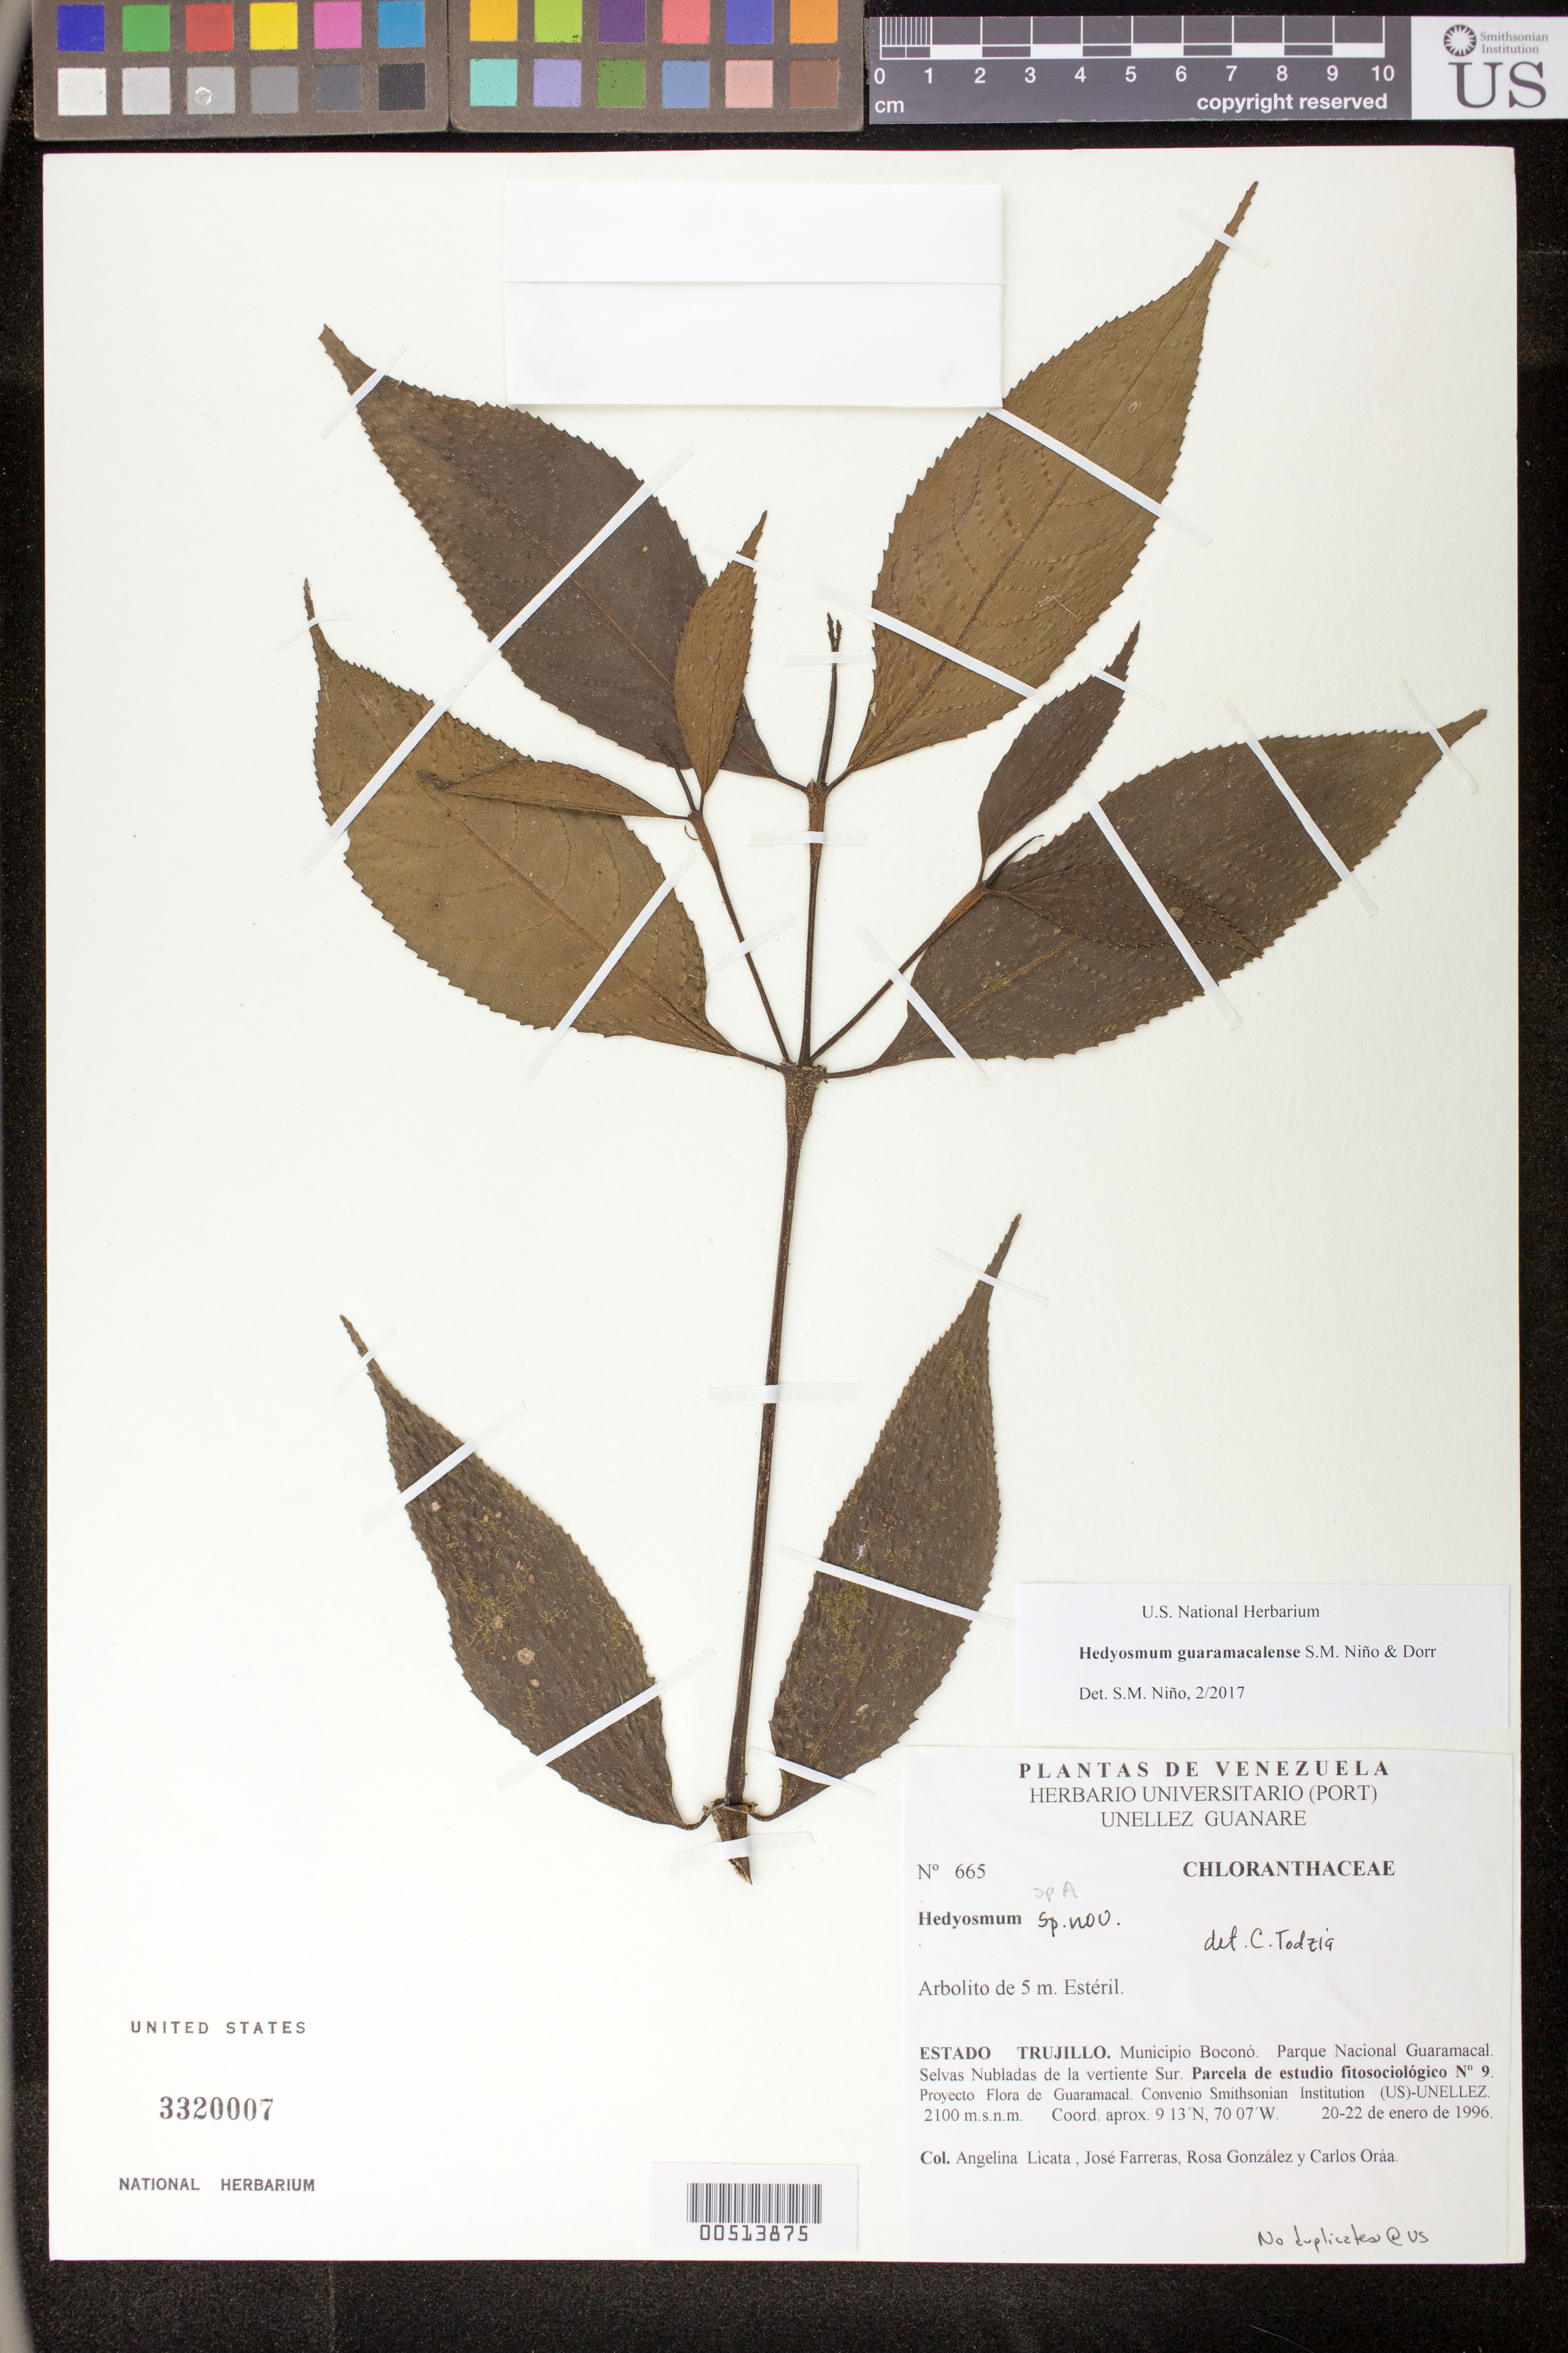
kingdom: Plantae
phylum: Tracheophyta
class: Magnoliopsida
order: Chloranthales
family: Chloranthaceae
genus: Hedyosmum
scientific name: Hedyosmum guaramacalense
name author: S.M. Niño & Dorr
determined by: Niño, S. M., (PORT), BioCentro-UNELLEZ (VENEZUELA)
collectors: A. Licata, J. Farreras, R. González & C. Oráa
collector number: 665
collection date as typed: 20 Jan 1996 to 22 Jan 1996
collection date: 1996-01-20/1996-01-22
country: Venezuela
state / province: Trujillo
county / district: Boconó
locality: Parque Nacional Guaramacal, vertiente S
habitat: Selvas Nubladas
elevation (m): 2100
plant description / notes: PORT, US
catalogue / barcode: US 3320007